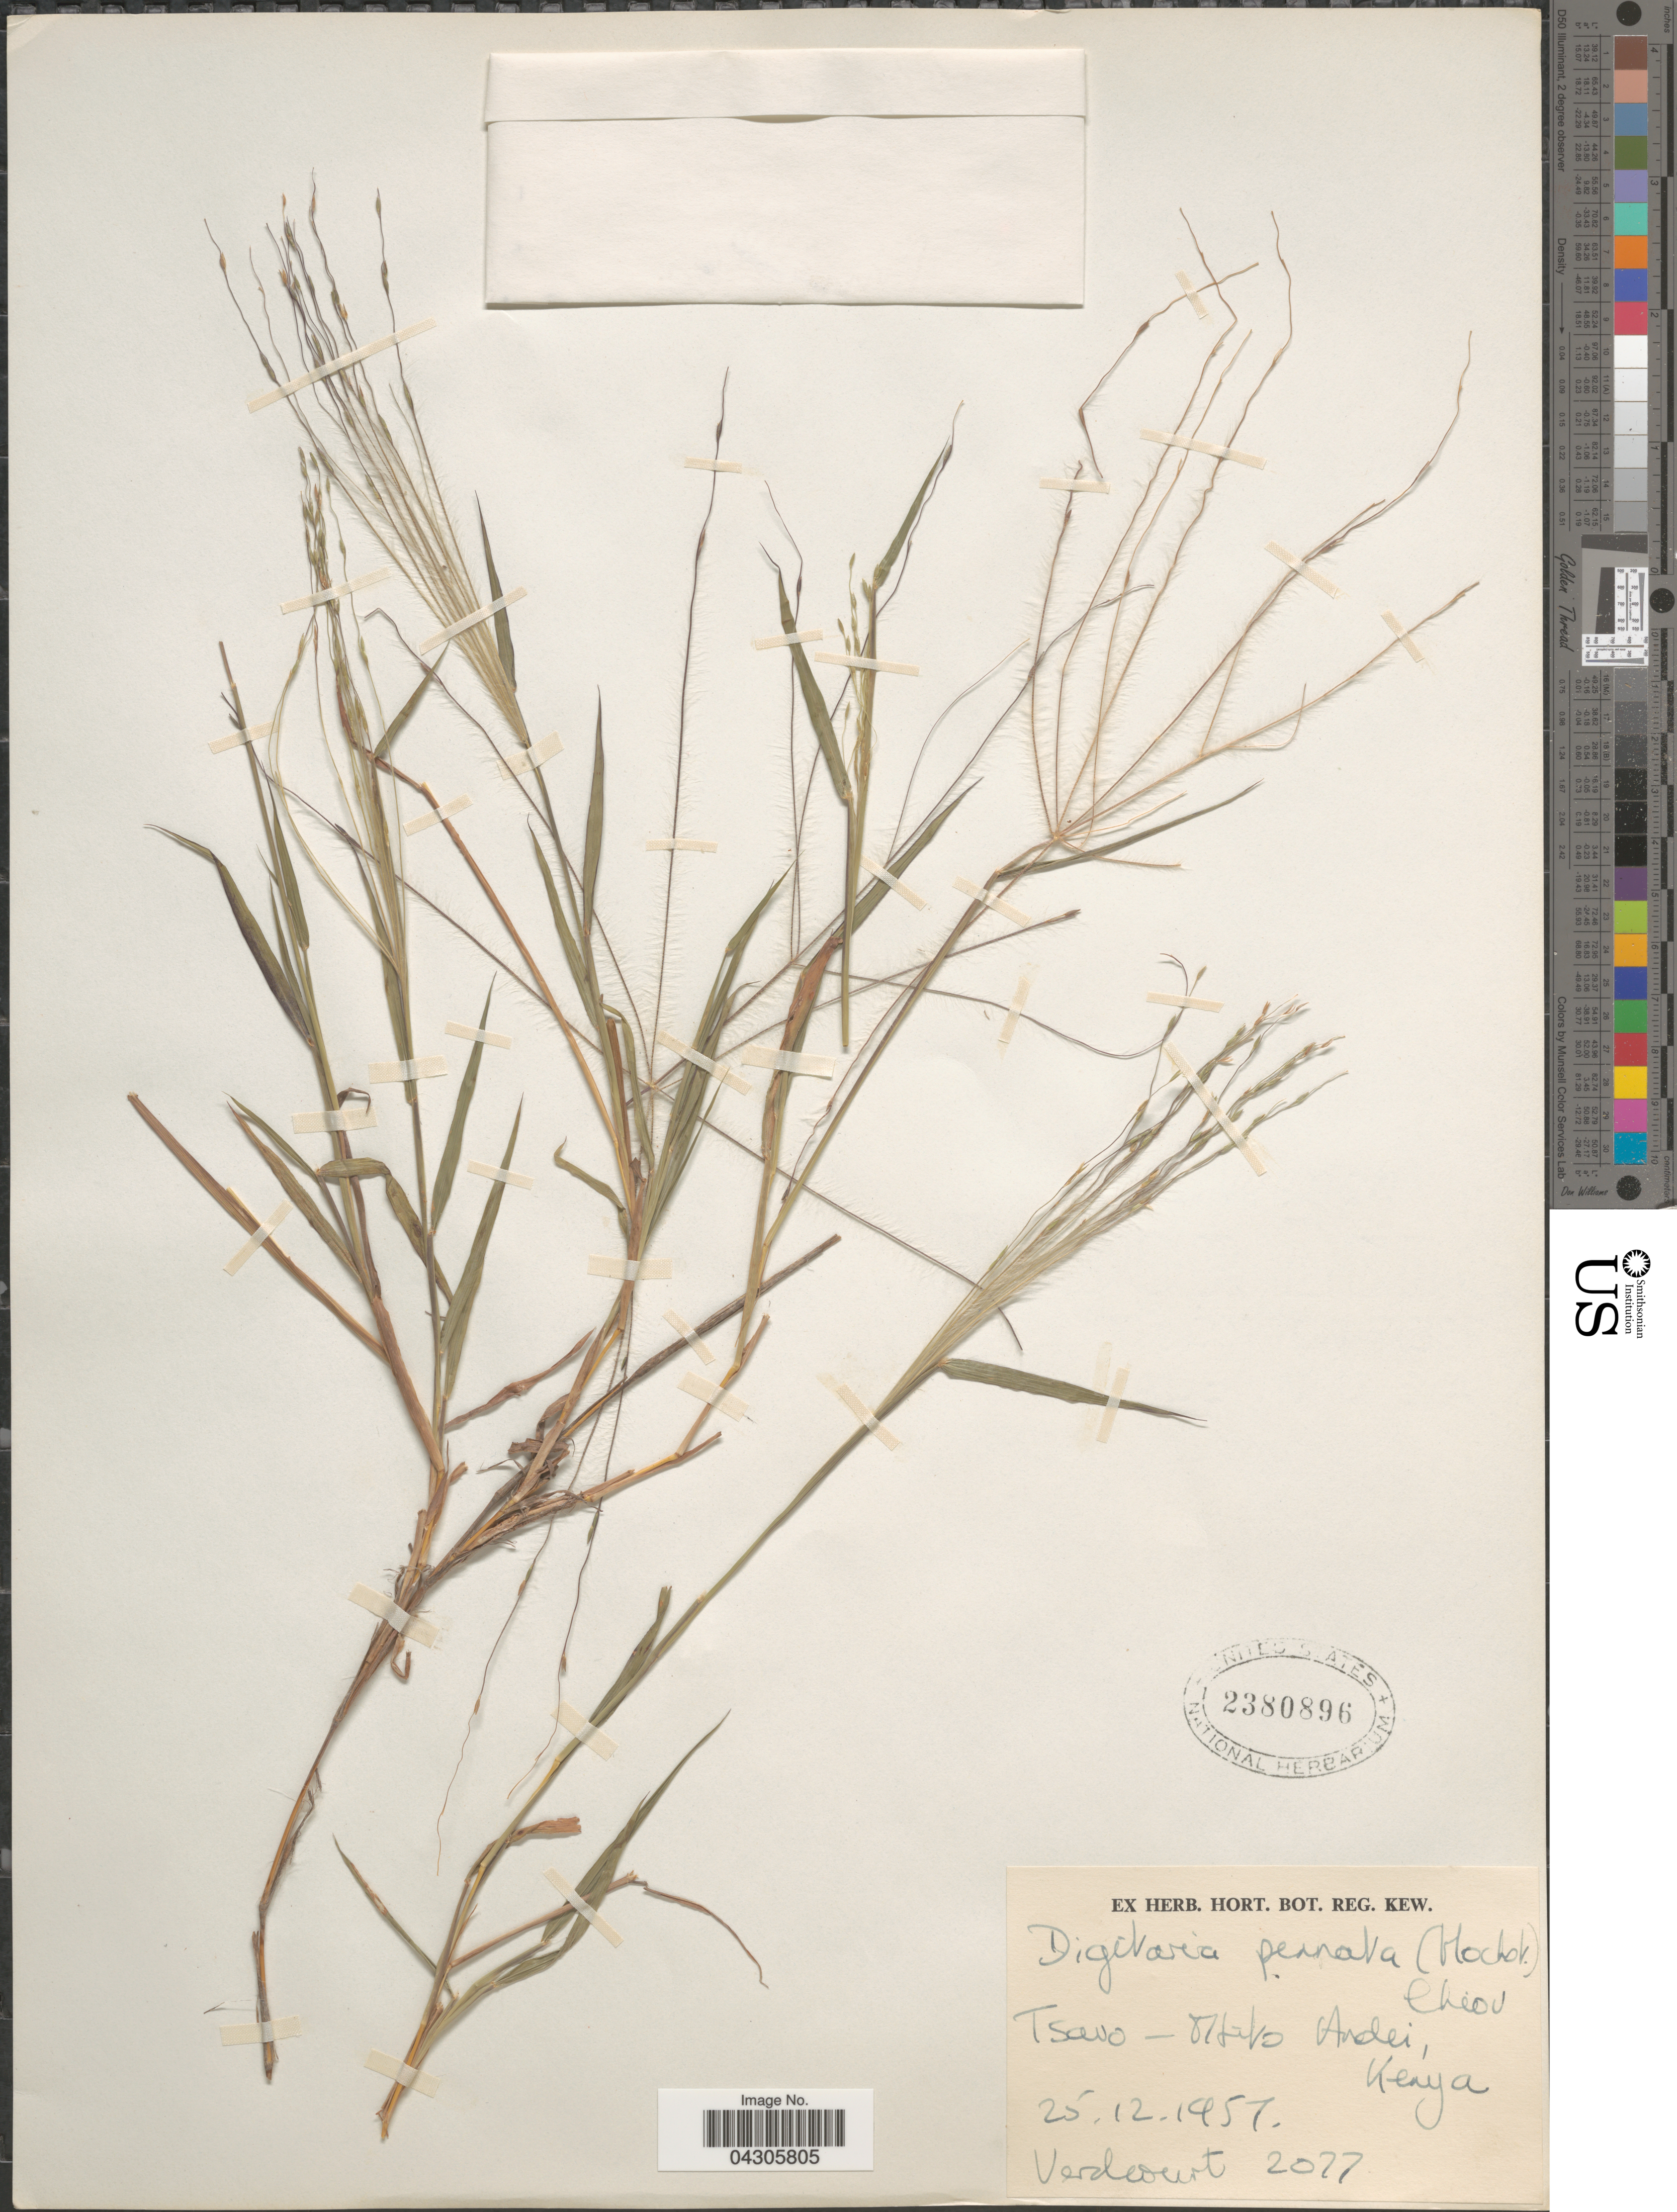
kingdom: Plantae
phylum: Tracheophyta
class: Liliopsida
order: Poales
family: Poaceae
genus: Digitaria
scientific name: Digitaria pennata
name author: (Hochst.) T. Cooke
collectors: -. Verdcourt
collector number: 2077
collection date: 1957-12-25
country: Kenya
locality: Tsavo- Alito [interpreted] Andei.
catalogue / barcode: US 2380896